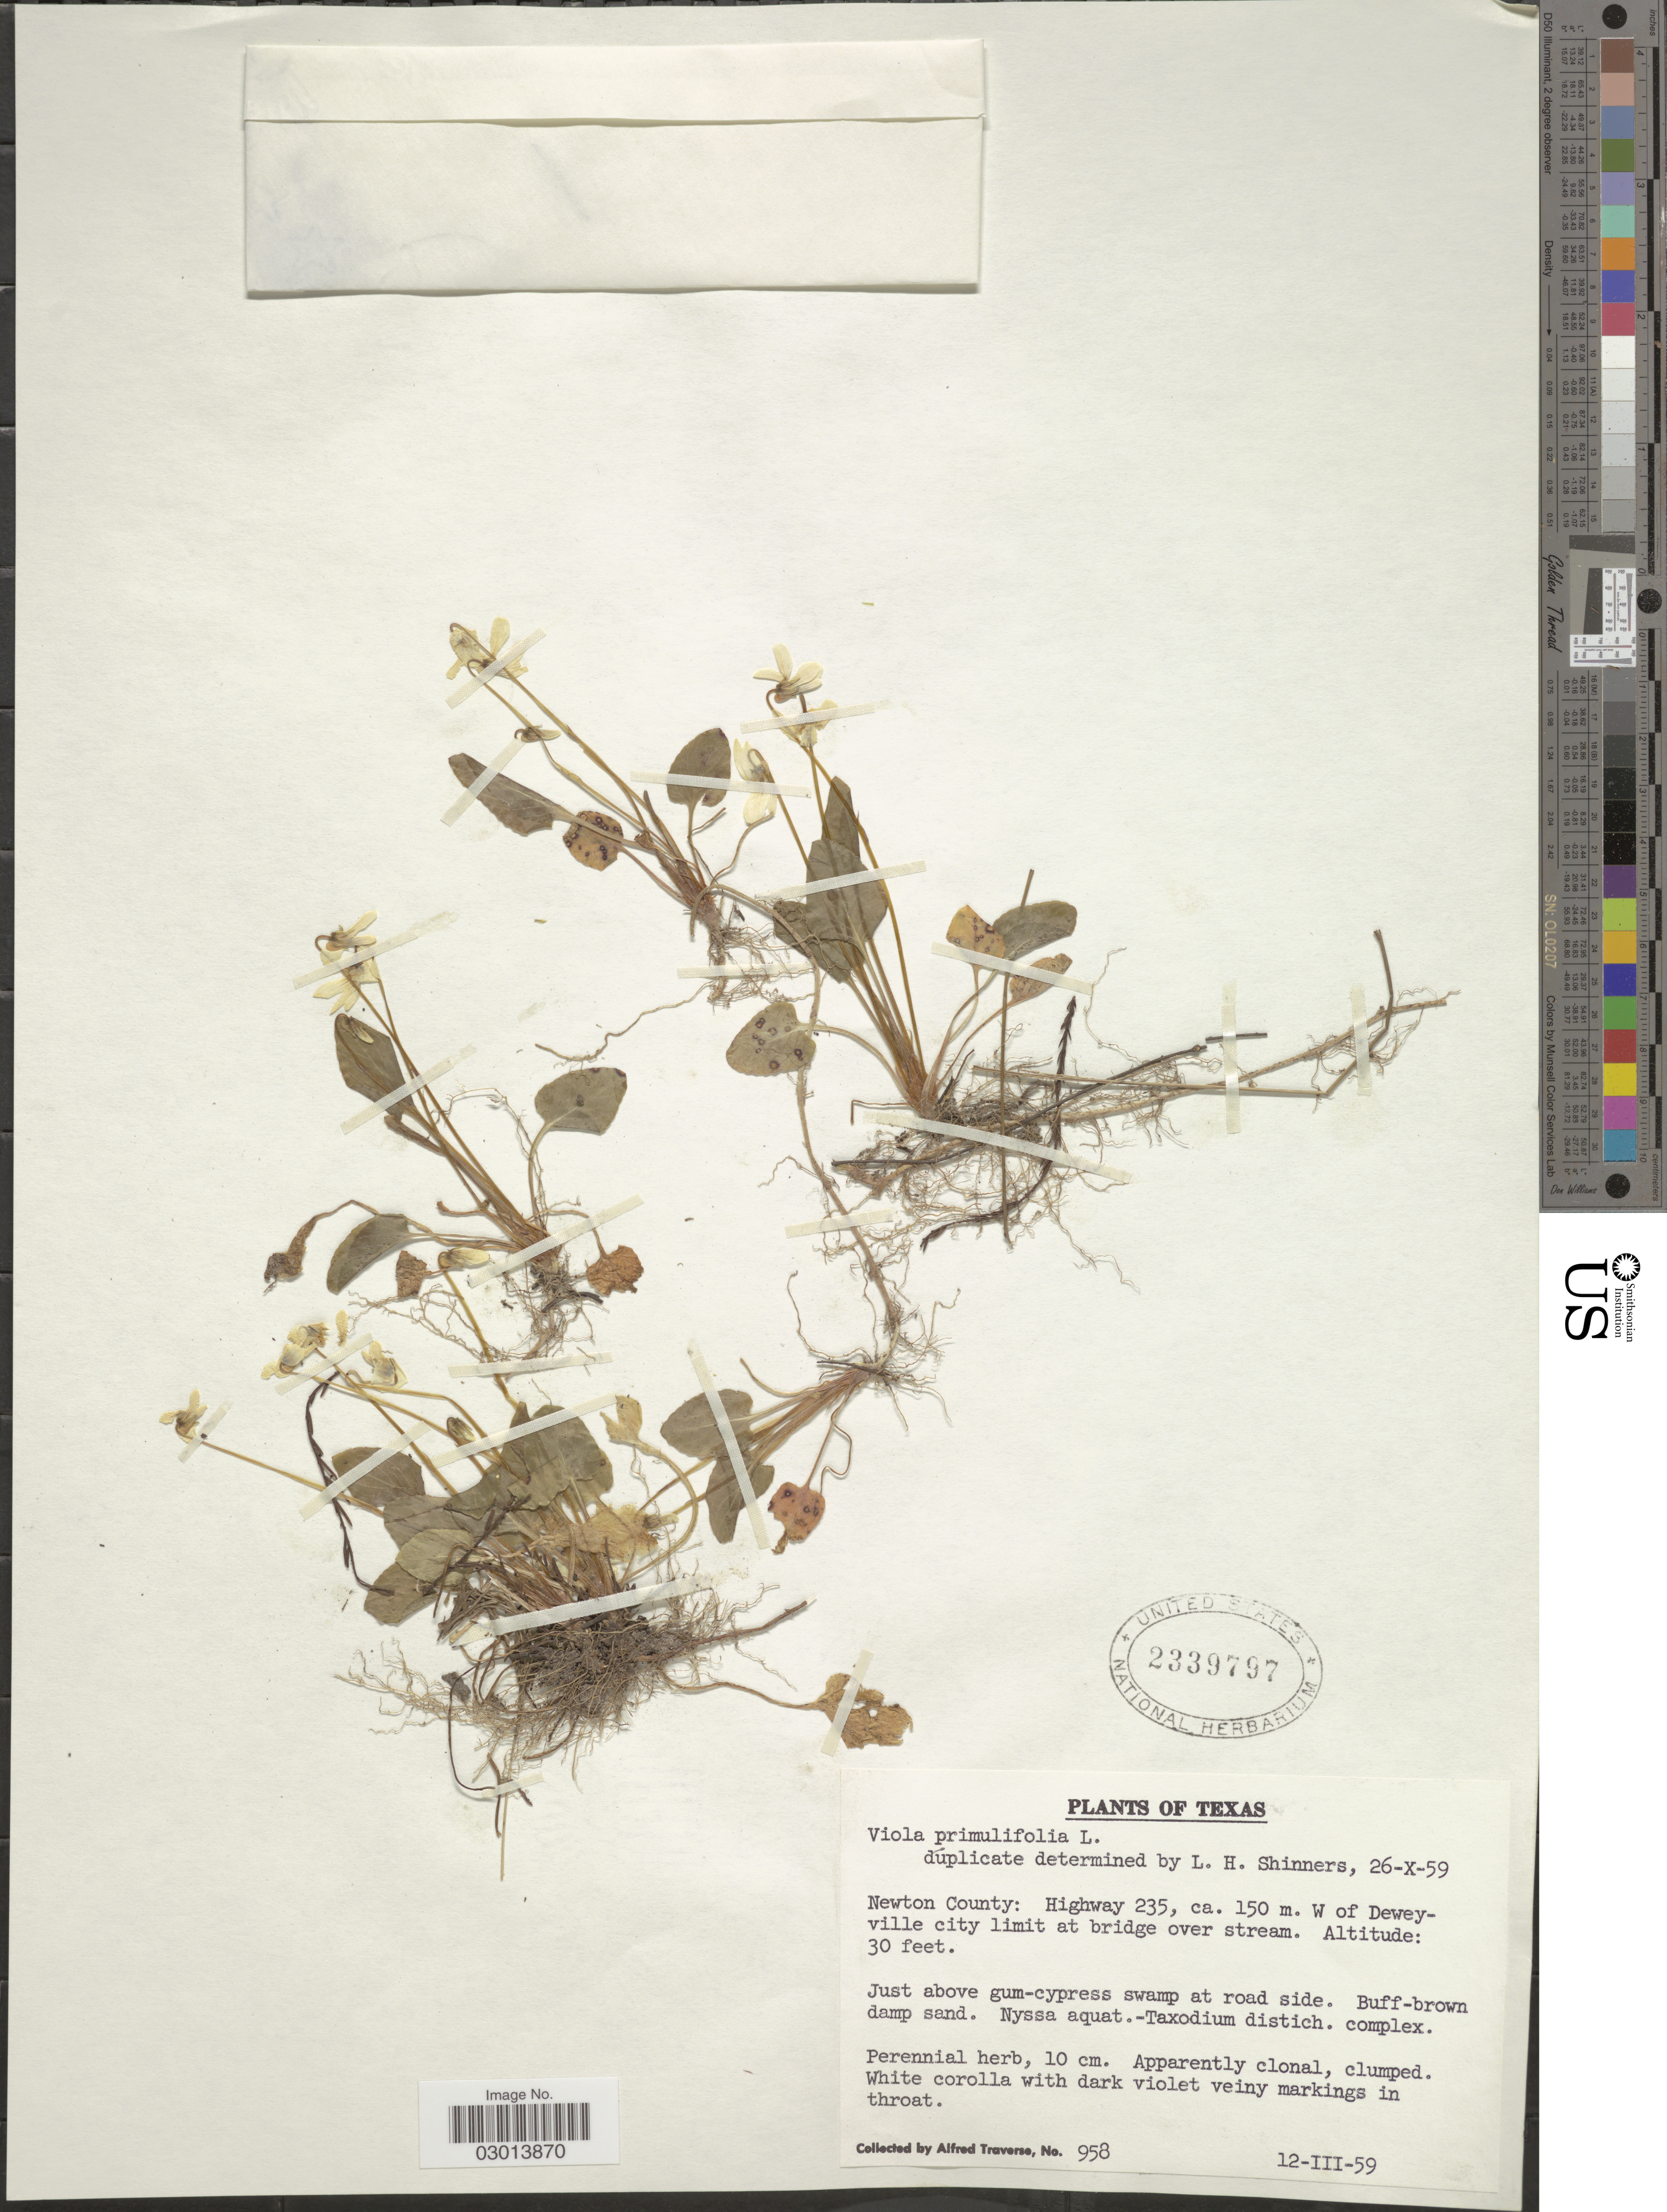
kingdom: Plantae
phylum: Tracheophyta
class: Magnoliopsida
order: Malpighiales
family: Violaceae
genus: Viola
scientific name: Viola primulifolia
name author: L.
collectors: A. Traverse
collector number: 958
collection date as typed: Transcribed d/m/y: 12/3/59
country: United States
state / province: Texas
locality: Newton County: Highway 235, ca. 150 m. W of Deweyville city limit at bridge over stream.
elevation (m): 9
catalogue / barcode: US 2339797